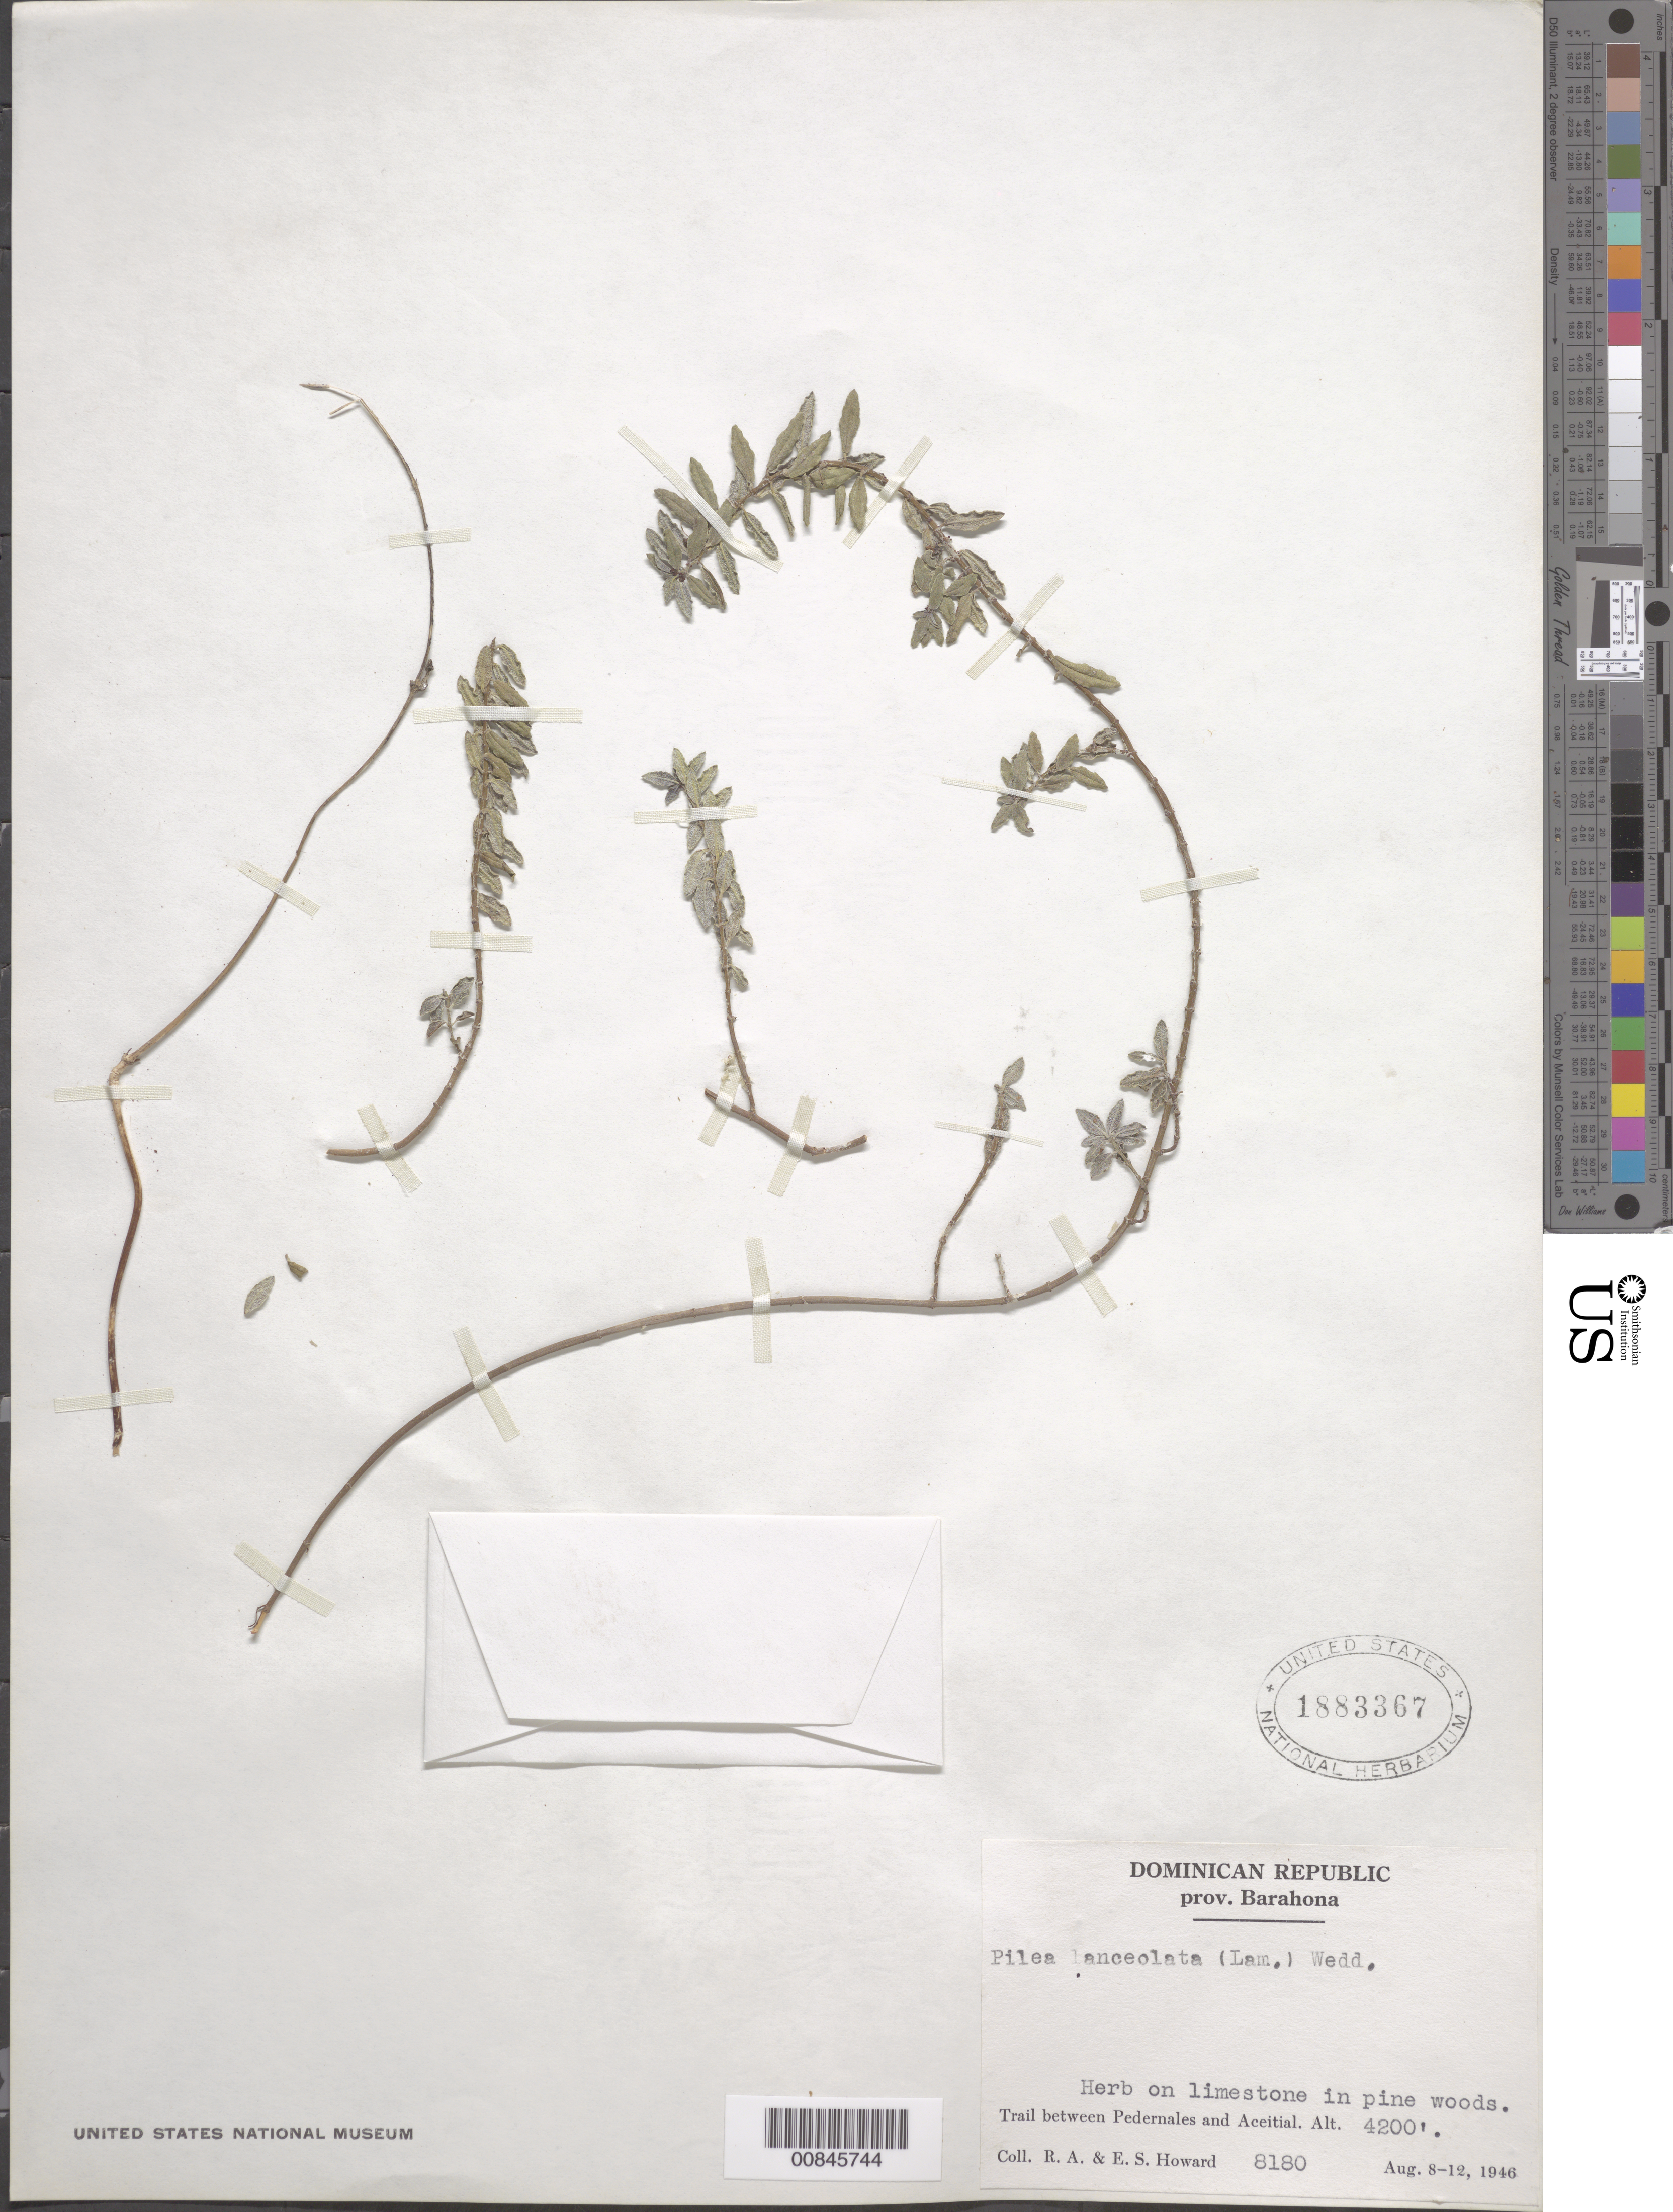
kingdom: Plantae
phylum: Tracheophyta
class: Magnoliopsida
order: Rosales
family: Urticaceae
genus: Pilea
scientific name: Pilea lanceolata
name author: (Savigny) Wedd.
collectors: R. A. Howard & E. S. Howard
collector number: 8180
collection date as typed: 08 Aug 1946 to 12 Aug 1946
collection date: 1946-08-08/1946-08-12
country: Dominican Republic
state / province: Barahona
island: Hispaniola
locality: Trail between Pedernales and Aceitial.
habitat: On limestone in pine woods.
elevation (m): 1280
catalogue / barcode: US 1883367